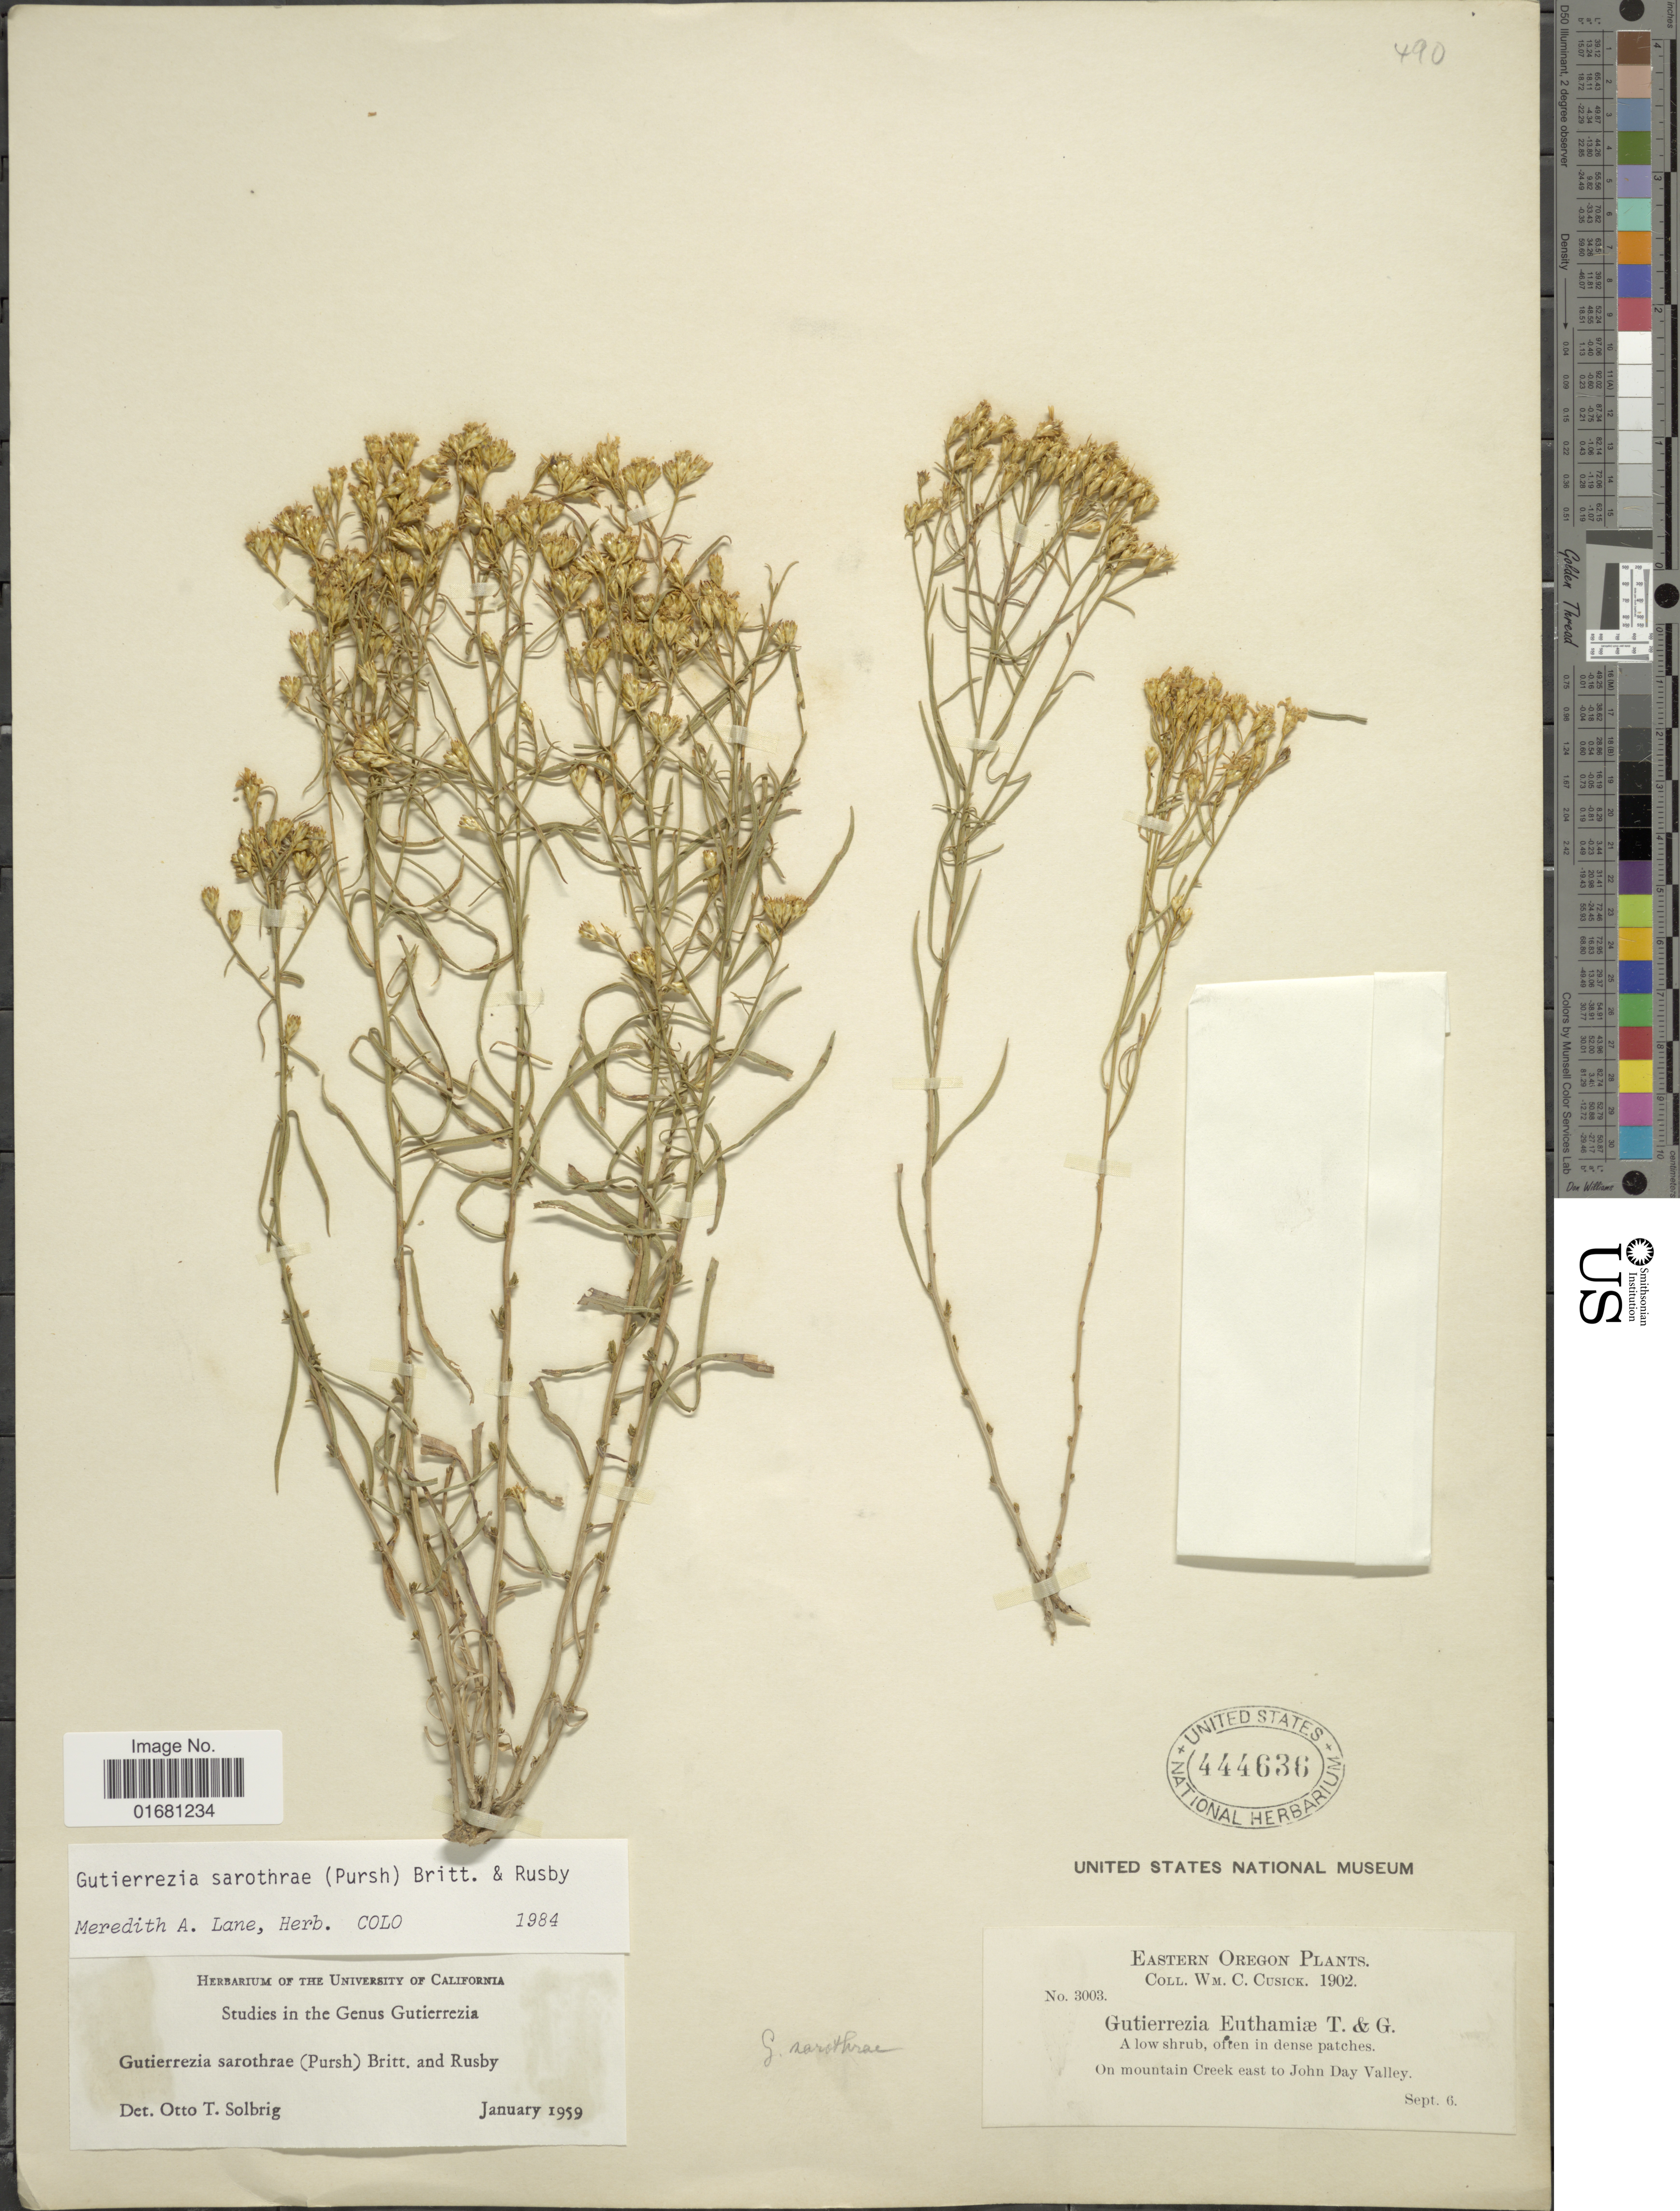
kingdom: Plantae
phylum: Tracheophyta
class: Magnoliopsida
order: Asterales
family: Asteraceae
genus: Gutierrezia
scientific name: Gutierrezia sarothrae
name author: (Pursh) Britton & Rusby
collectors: W. C. Cusick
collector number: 3003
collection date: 1902-09-06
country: United States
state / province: Oregon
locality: Eastern Oregon. On mountain Creek east to john Day Valley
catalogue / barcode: US 444636